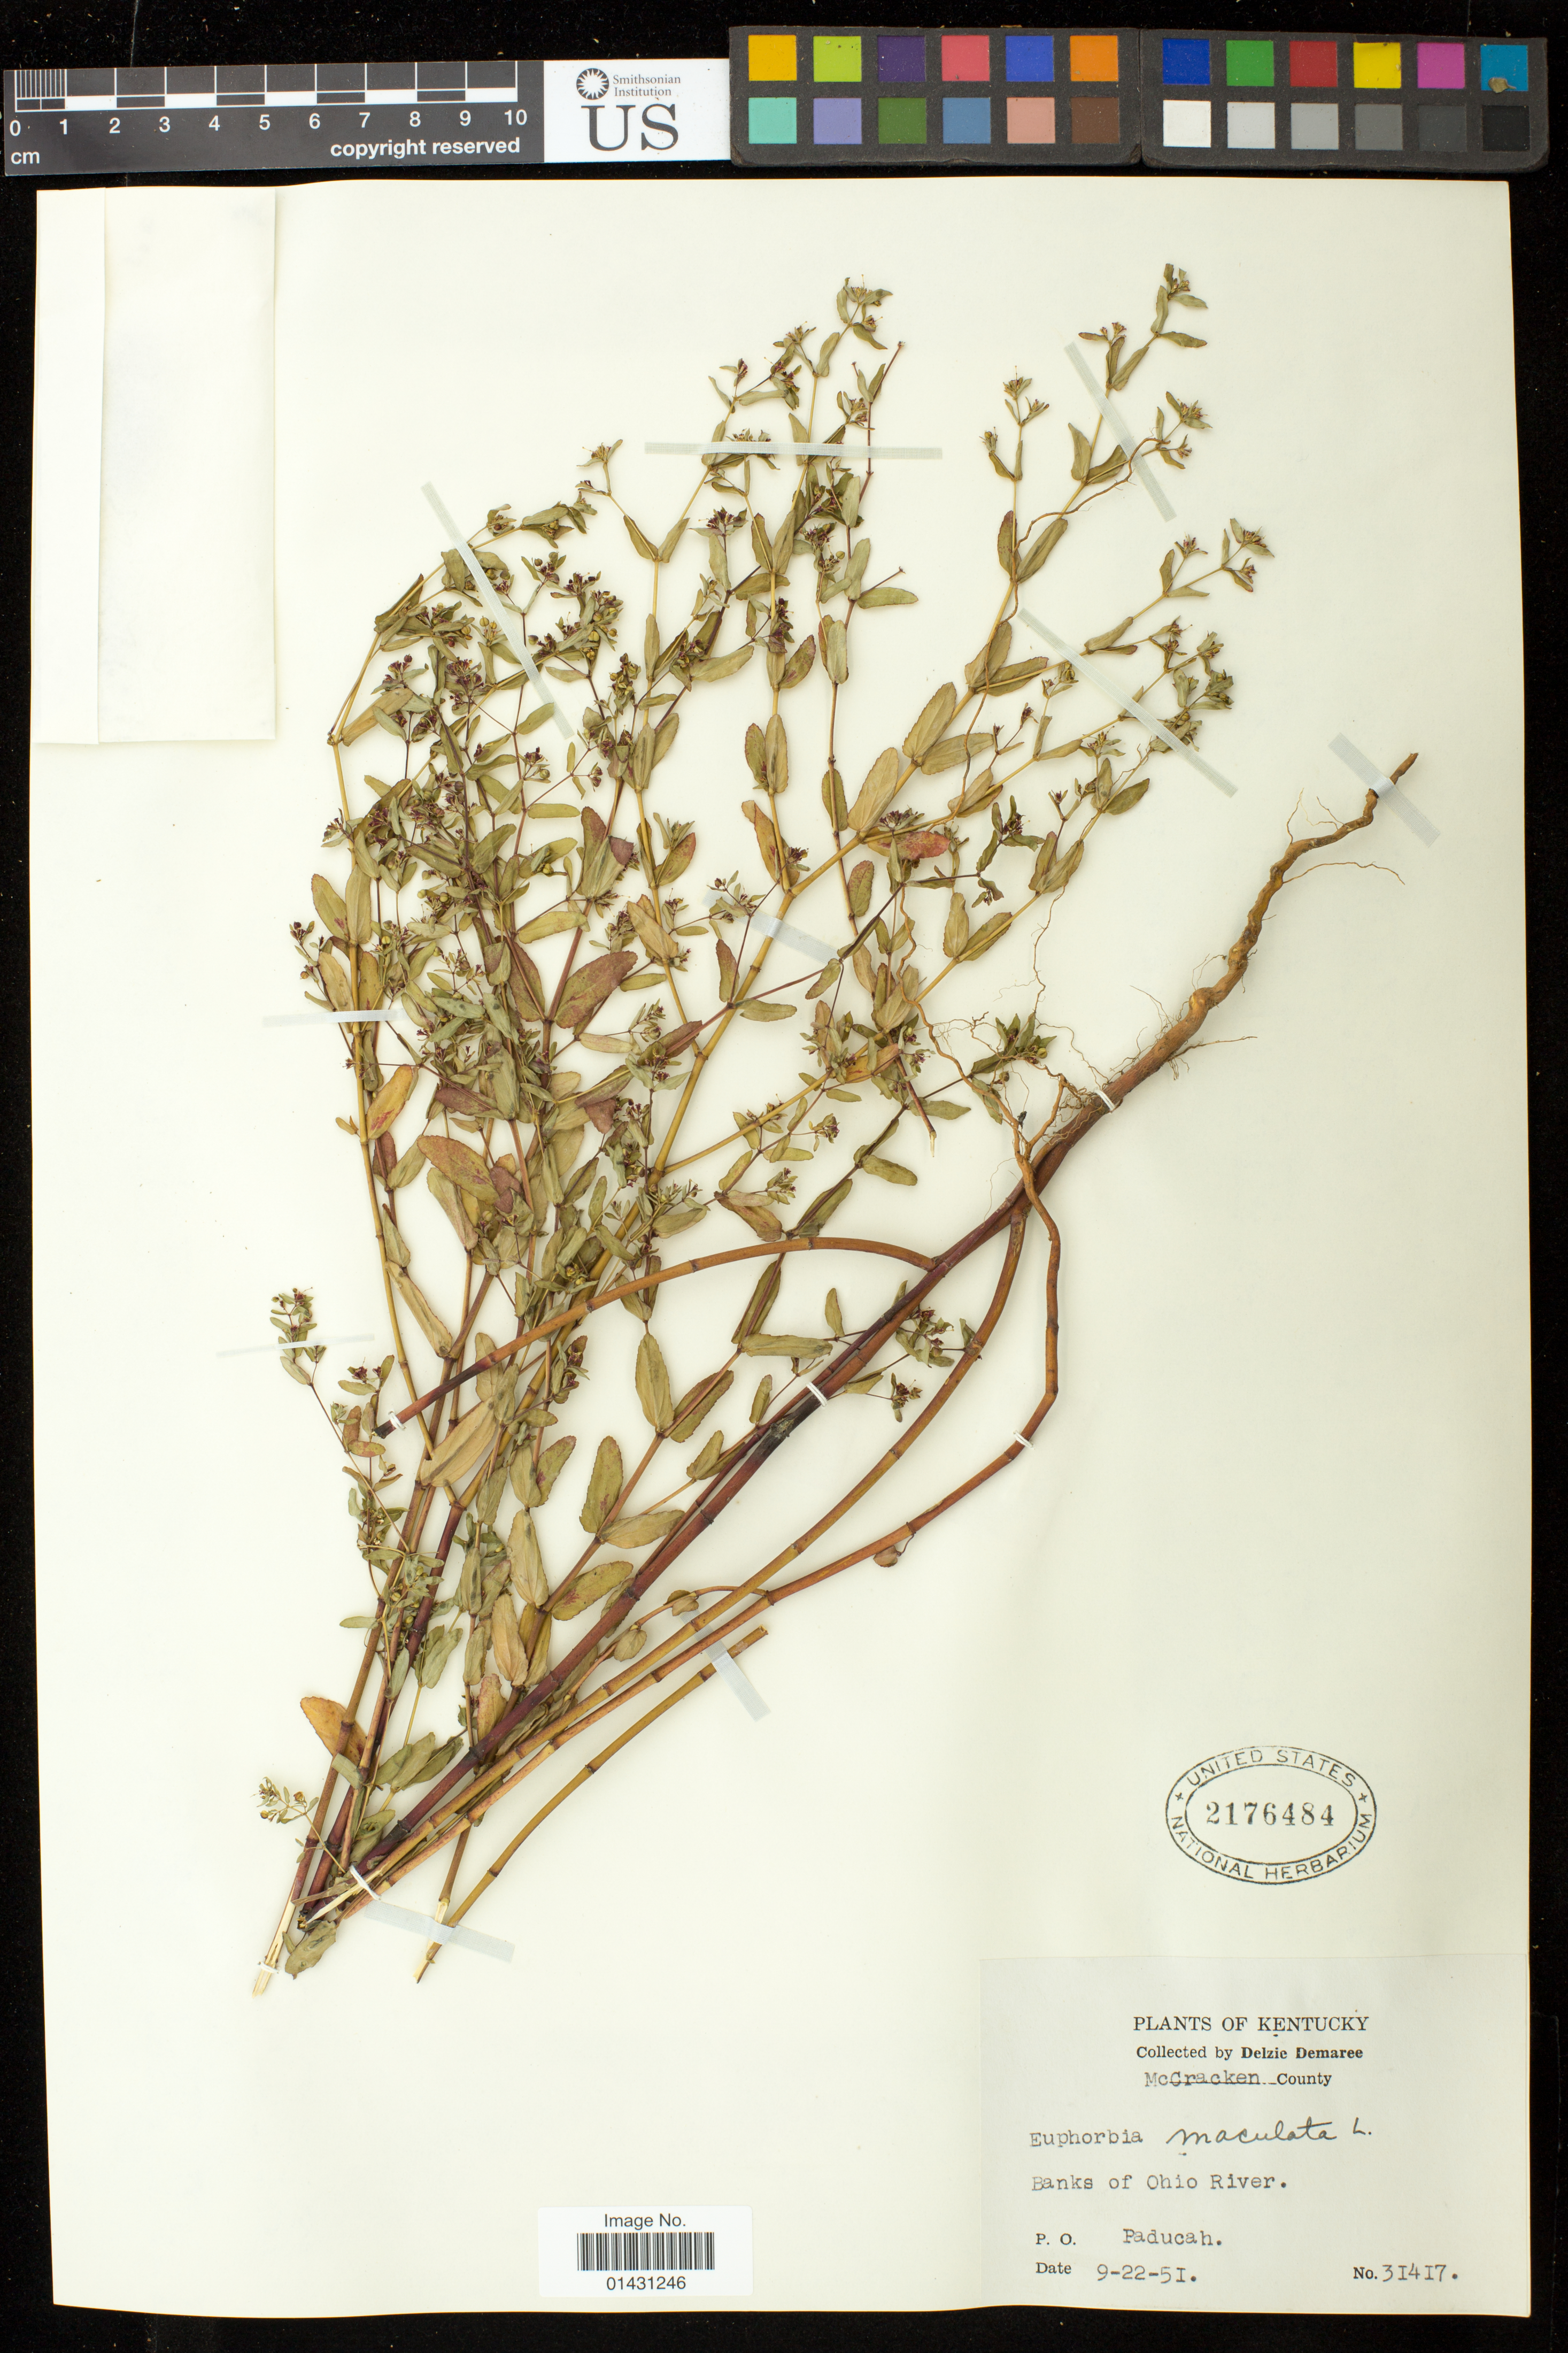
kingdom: Plantae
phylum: Tracheophyta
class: Magnoliopsida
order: Malpighiales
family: Euphorbiaceae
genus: Euphorbia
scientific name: Euphorbia maculata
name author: L.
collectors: D. Demaree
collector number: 31417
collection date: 1951-09-22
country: United States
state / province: Kentucky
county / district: McCracken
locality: Banks of Ohio River; P.O. Paducah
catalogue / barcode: US 2176484